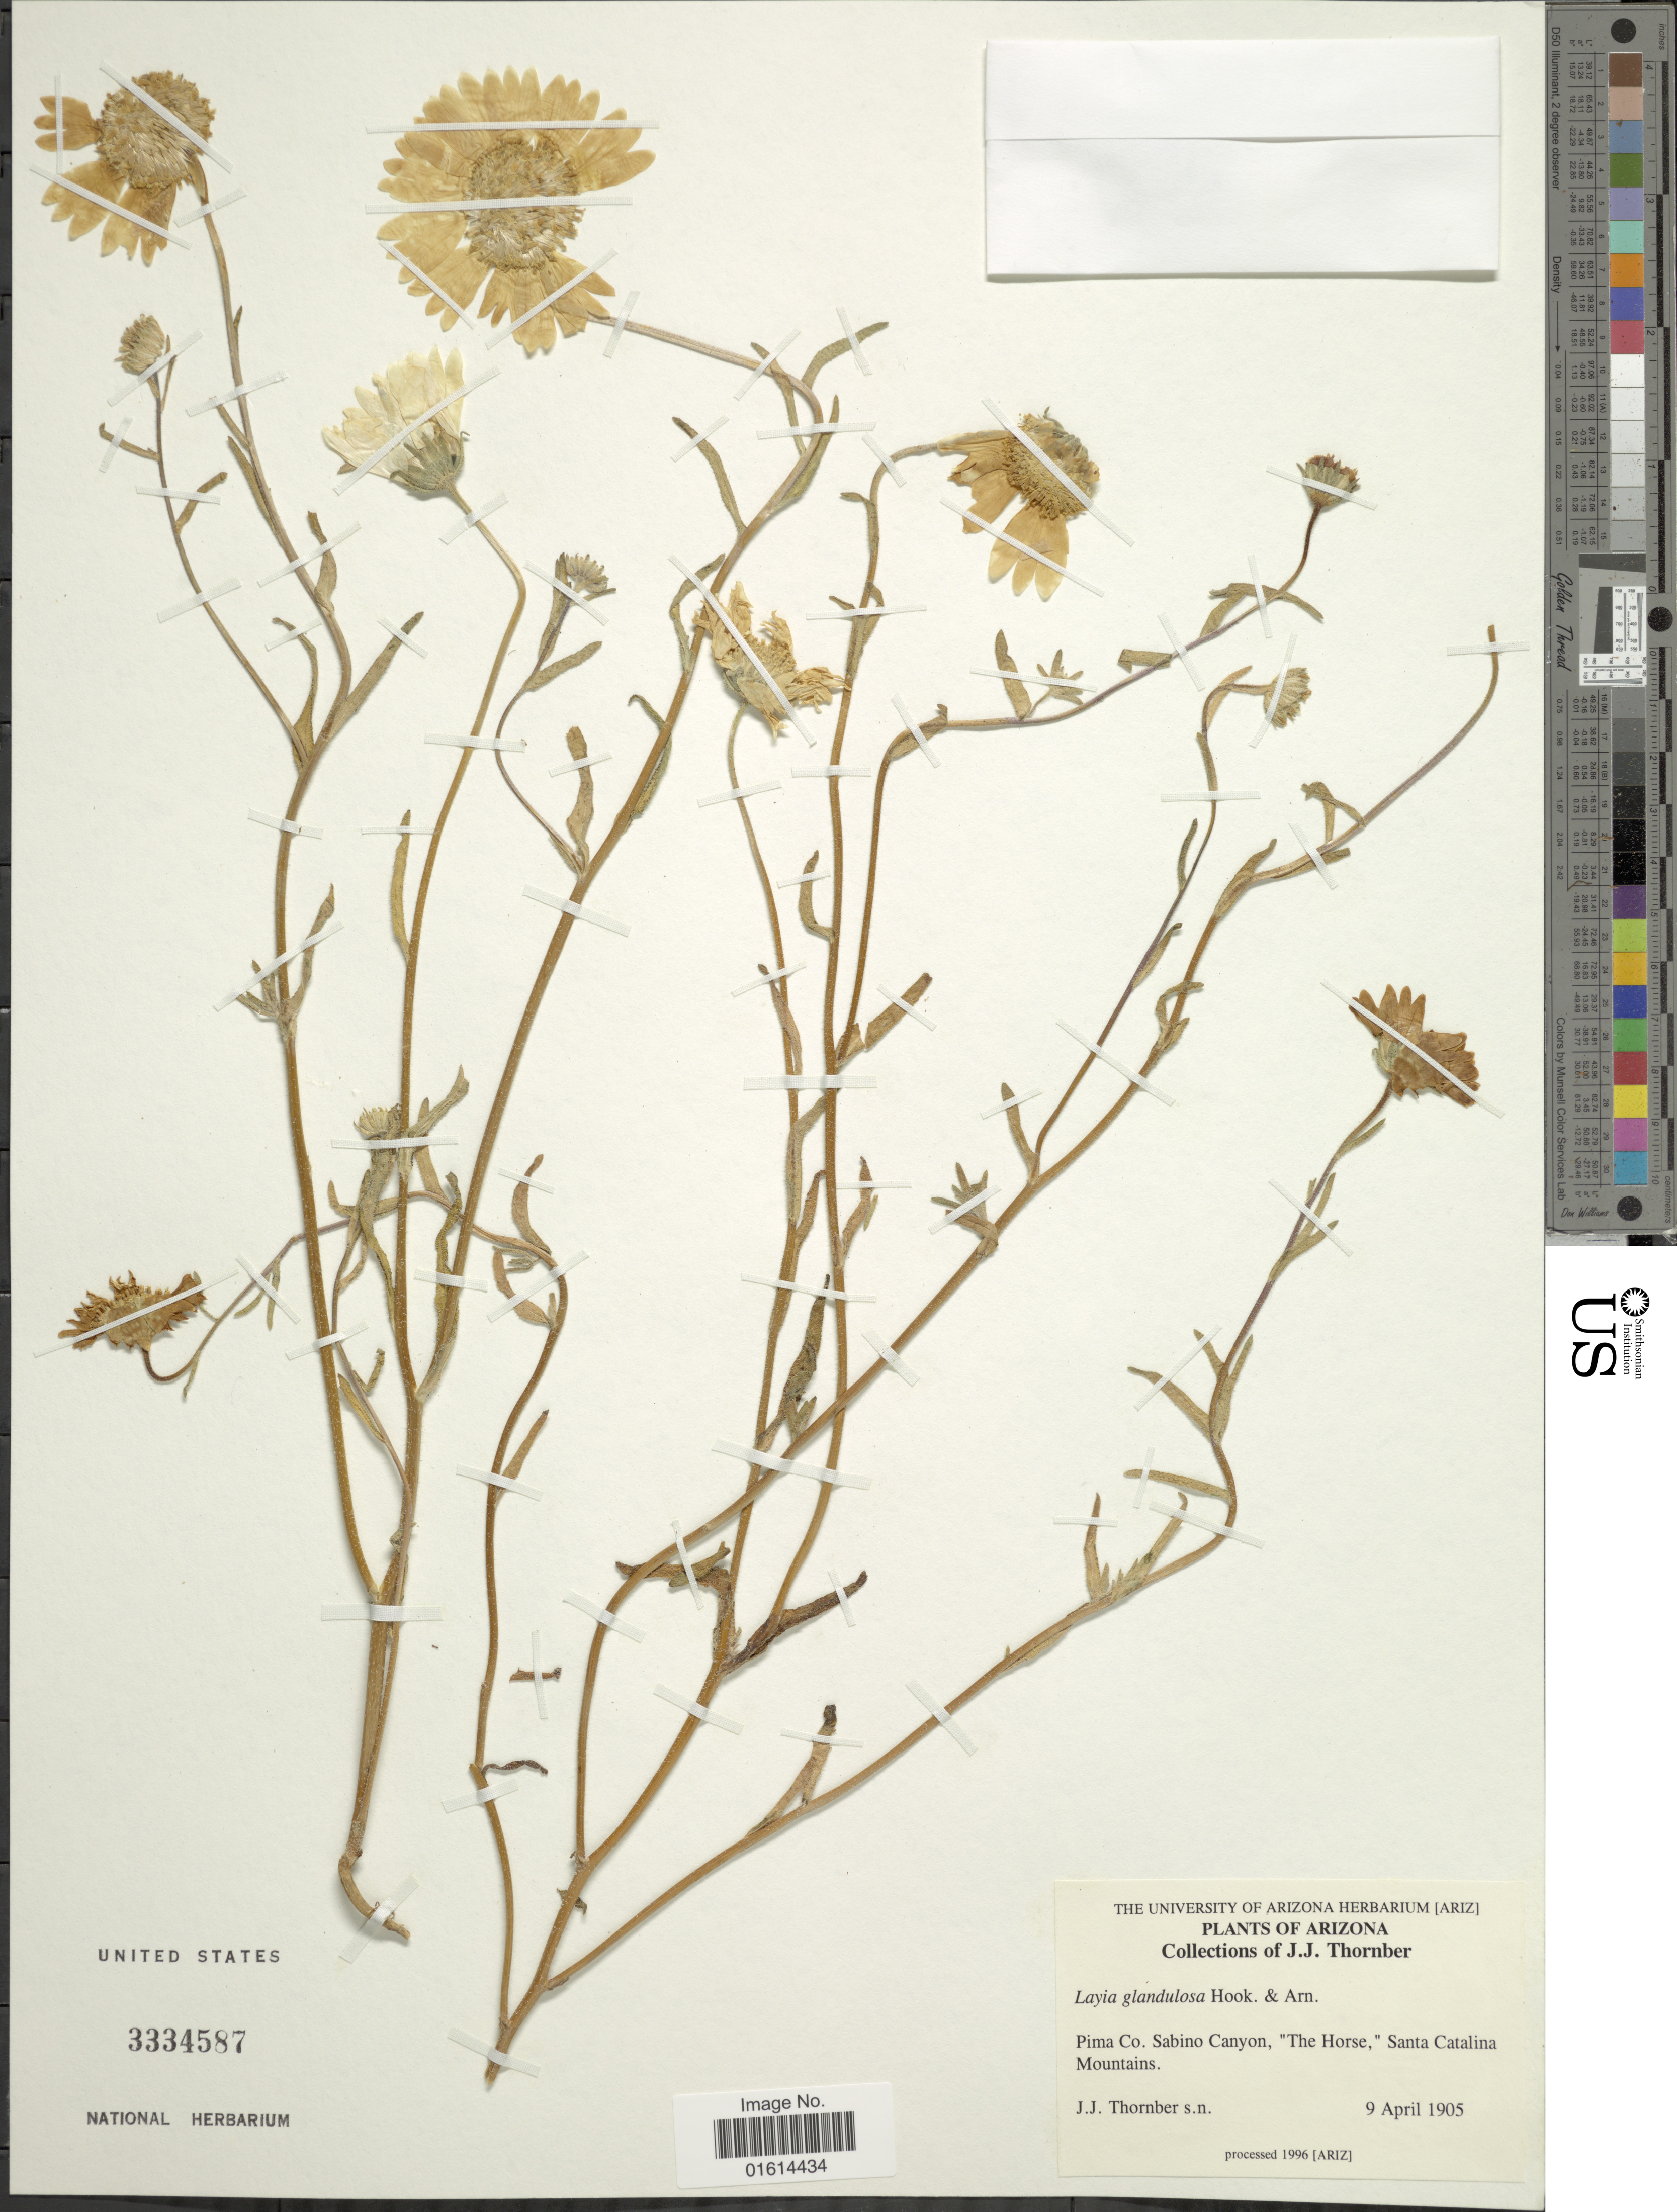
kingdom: Plantae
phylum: Tracheophyta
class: Magnoliopsida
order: Asterales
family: Asteraceae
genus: Layia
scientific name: Layia glandulosa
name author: Hook. & Arn.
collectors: J. Thornber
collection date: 1905-04-09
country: United States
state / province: Arizona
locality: Pima Co., Sabino Canyon, The Horse, Santa Catalina Mountains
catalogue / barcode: US 3334587